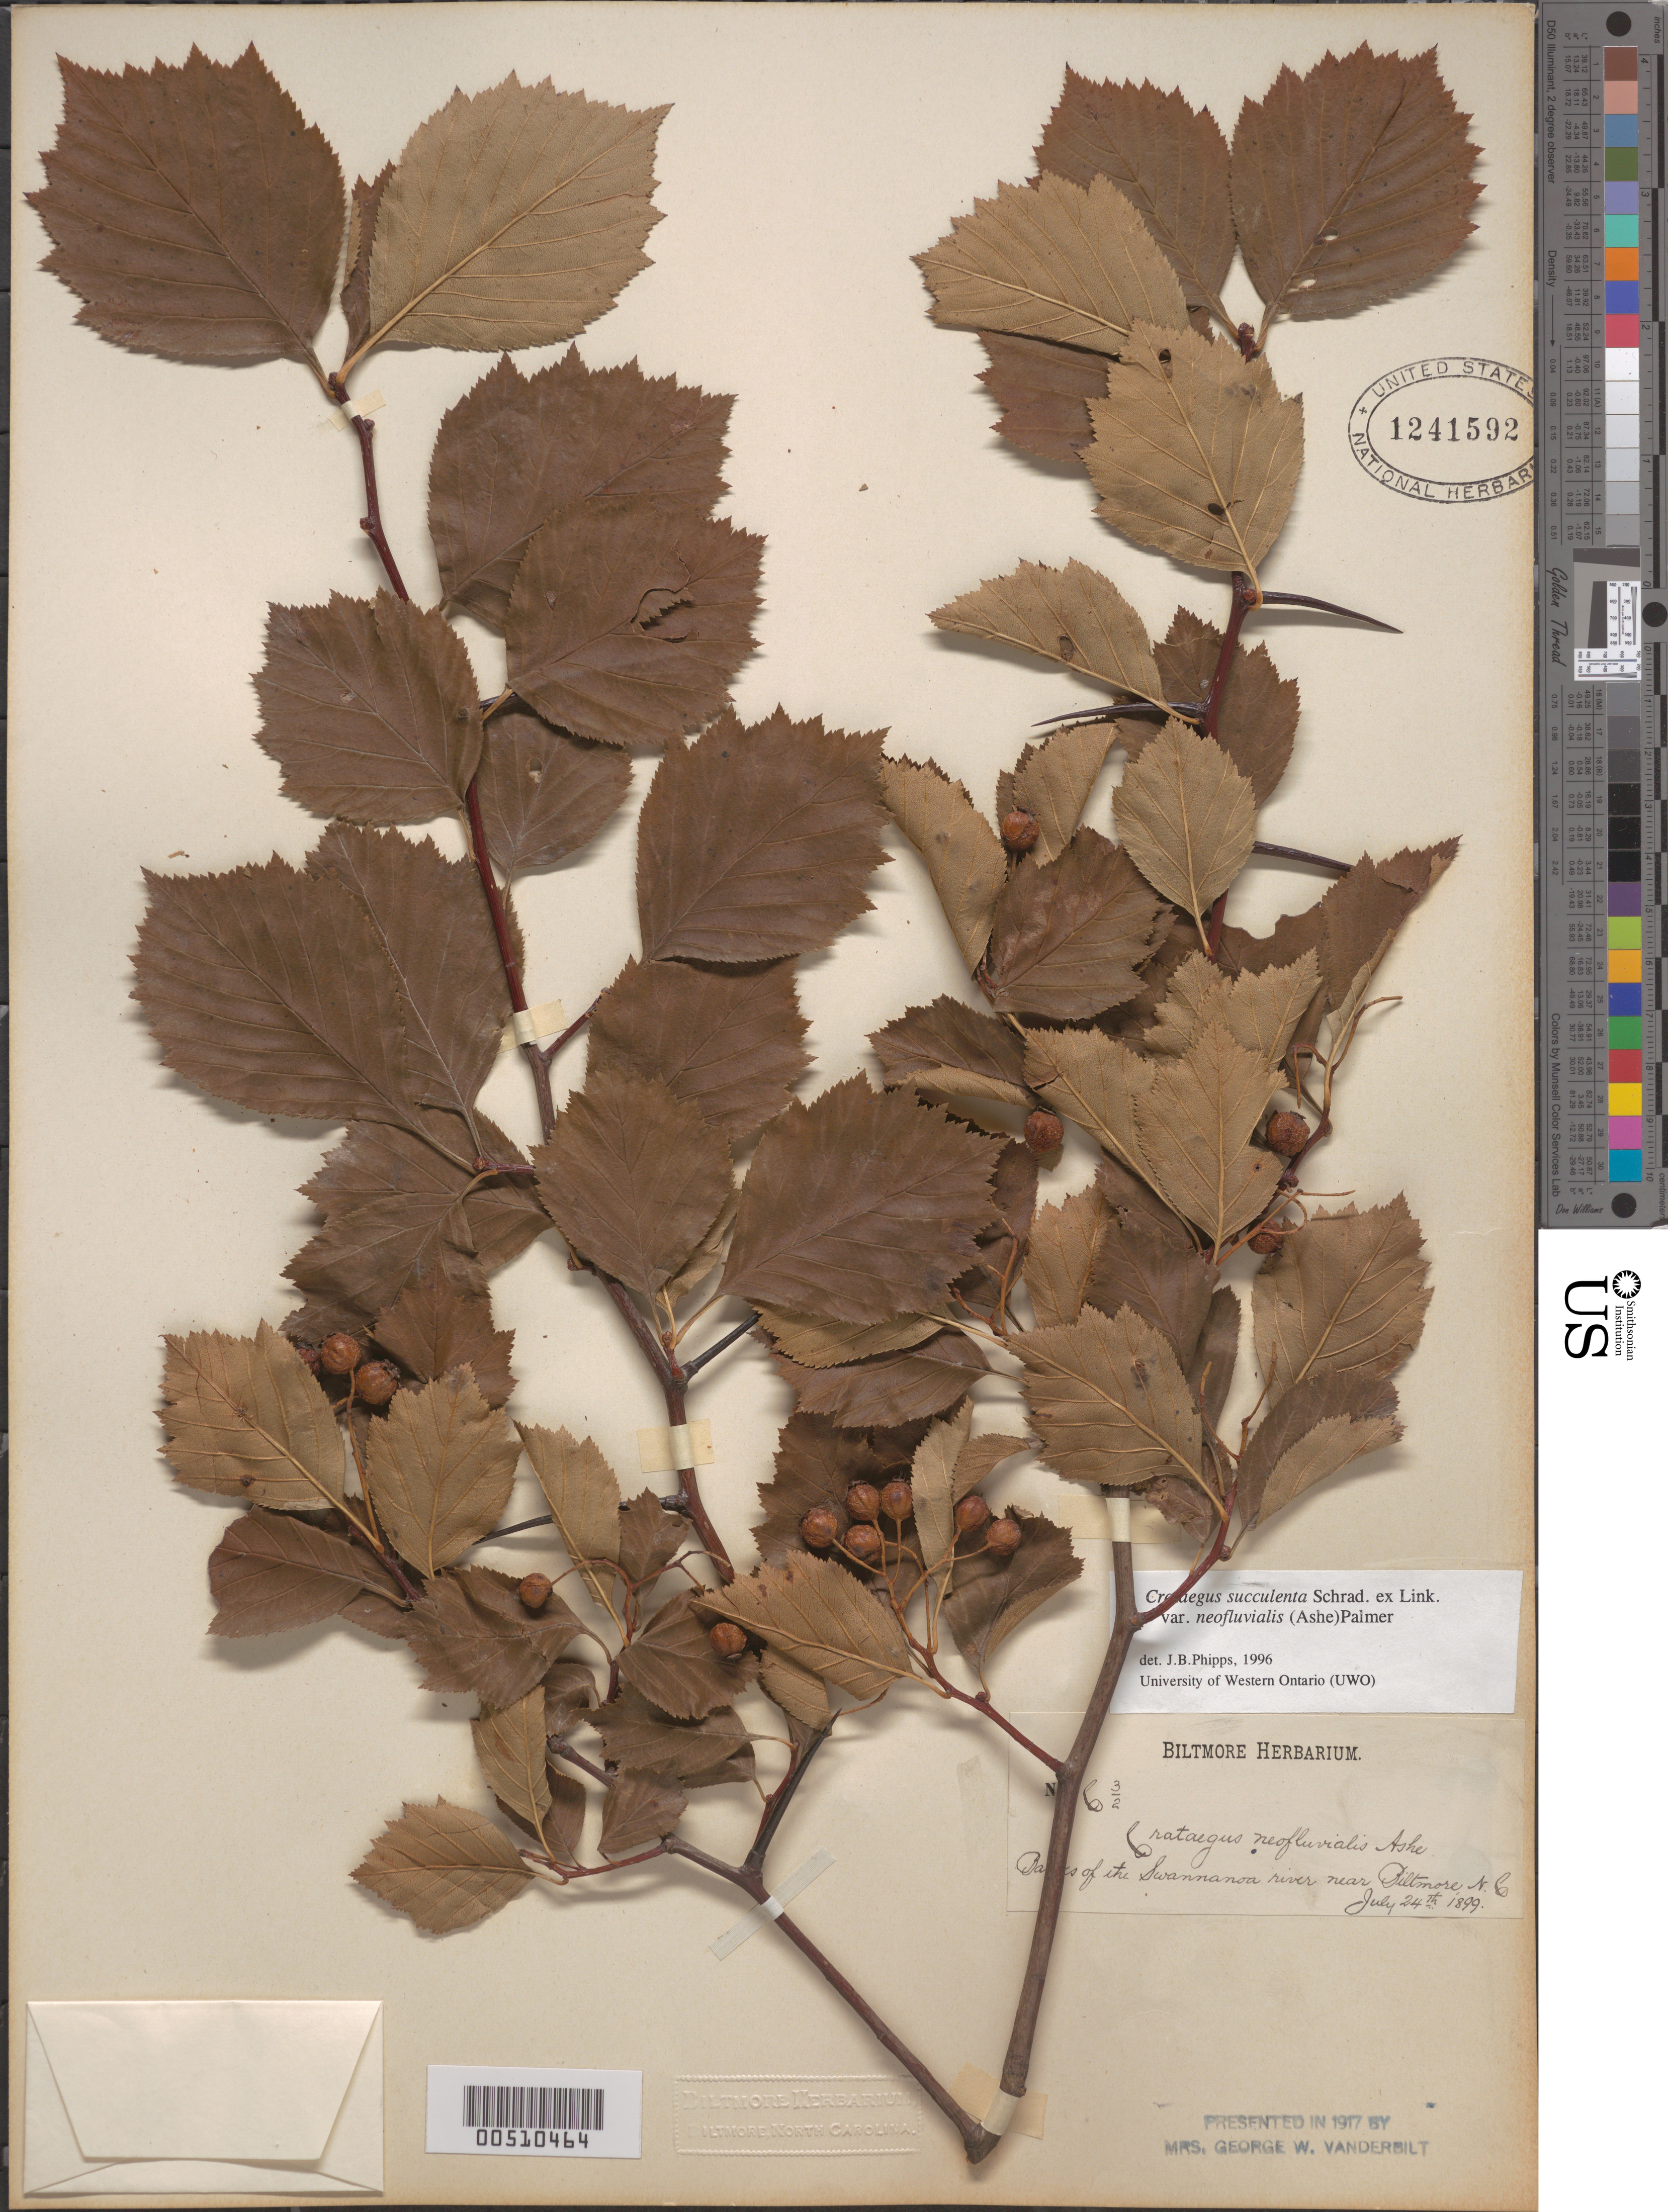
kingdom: Plantae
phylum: Tracheophyta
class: Magnoliopsida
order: Rosales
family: Rosaceae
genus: Crataegus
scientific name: Crataegus succulenta var. neofluvialis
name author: Schrad. ex Link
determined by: Phipps, James B., (UWO), University of Western Ontario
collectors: ex herb. Biltmore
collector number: C3/2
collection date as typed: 24 Jul 1899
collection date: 1899-07-24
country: United States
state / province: North Carolina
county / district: Buncombe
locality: Banks of Swannanoa River near Biltmore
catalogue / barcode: US 1241592